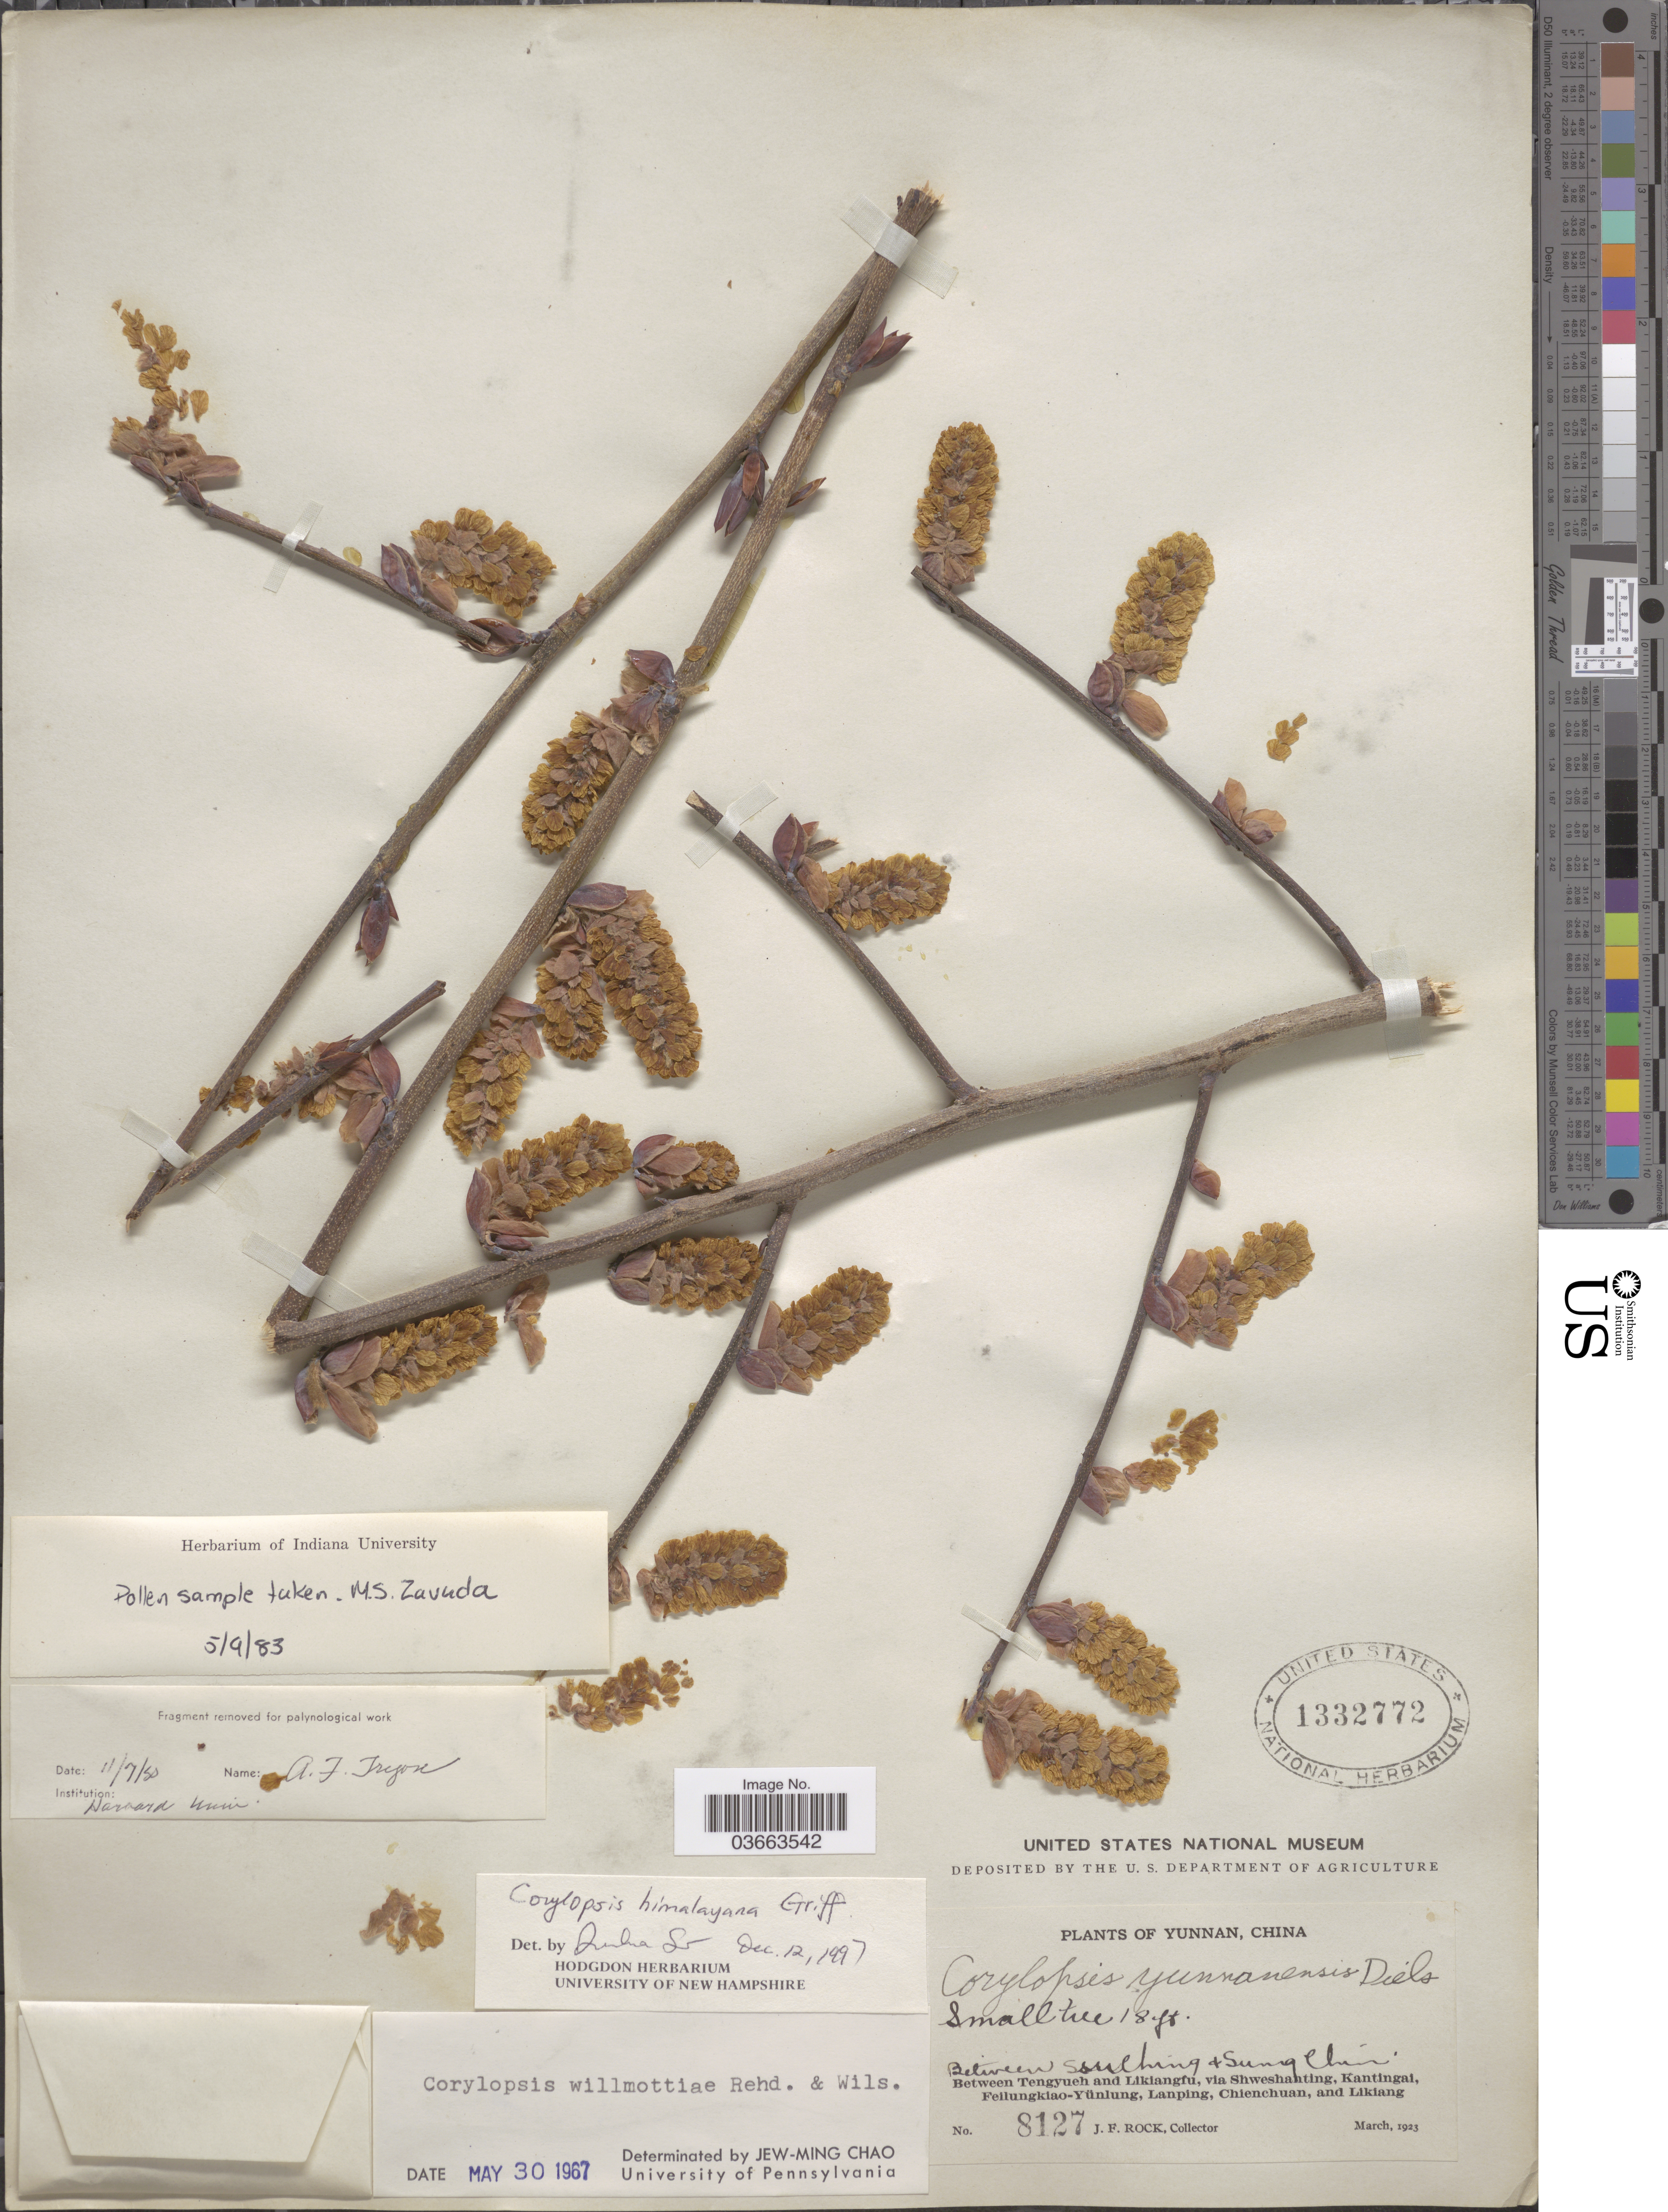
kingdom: Plantae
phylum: Tracheophyta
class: Magnoliopsida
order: Saxifragales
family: Hamamelidaceae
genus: Corylopsis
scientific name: Corylopsis himalayana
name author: Griff.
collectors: J. Rock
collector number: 8127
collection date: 1923-03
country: China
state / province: Yunnan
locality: Between Snelling + Sung Chin.* Between Tengyueh and Likiangfu, via Shweshanting, Kantingai, Feilungkiao-Yünlung, Lanping, Chienchuan, and Likiang.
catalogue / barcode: US 1332772